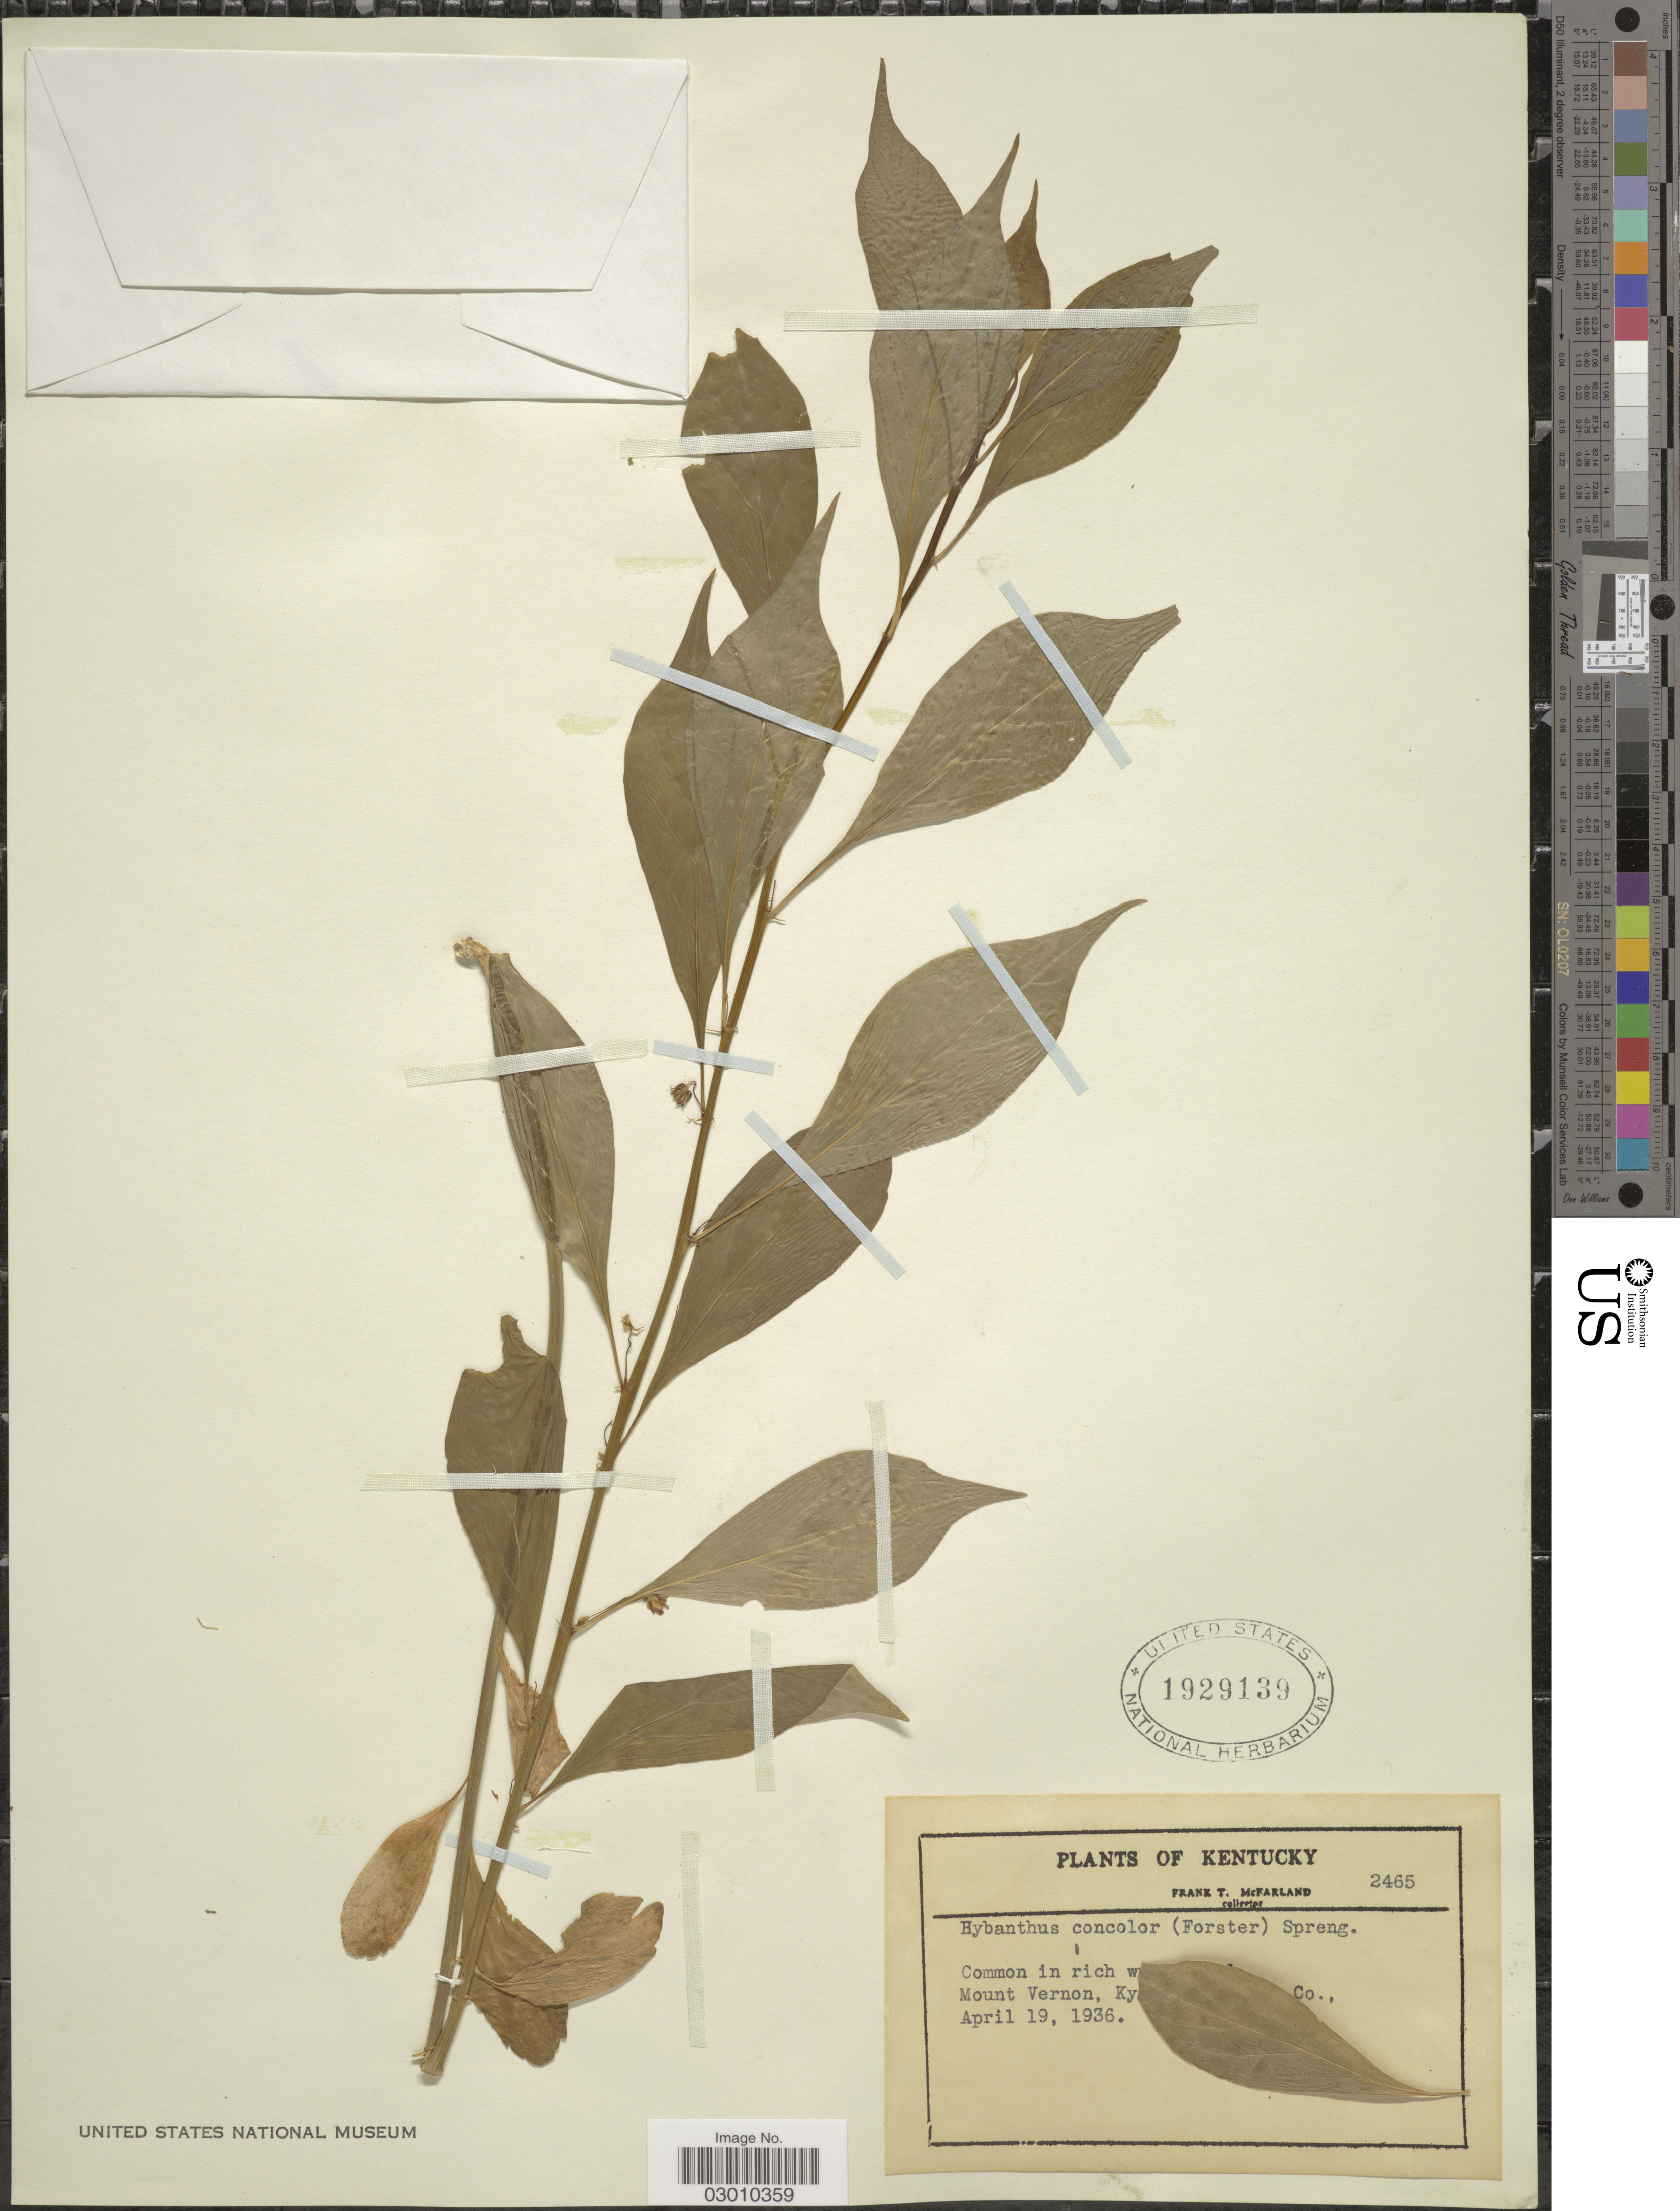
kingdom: Plantae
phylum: Tracheophyta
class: Magnoliopsida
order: Malpighiales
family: Violaceae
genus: Cubelium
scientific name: Cubelium concolor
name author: (T.F. Forst.) Raf. ex Britton & A. Br.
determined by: Strong, Mark T., (BOT), Smithsonian Institution - National Museum of Natural History (UNITED STATES)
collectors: F. McFarland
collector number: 2465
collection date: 1936-04-19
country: United States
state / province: Kentucky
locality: Mount Vernon, Rockcastle Co.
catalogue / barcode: US 1929139